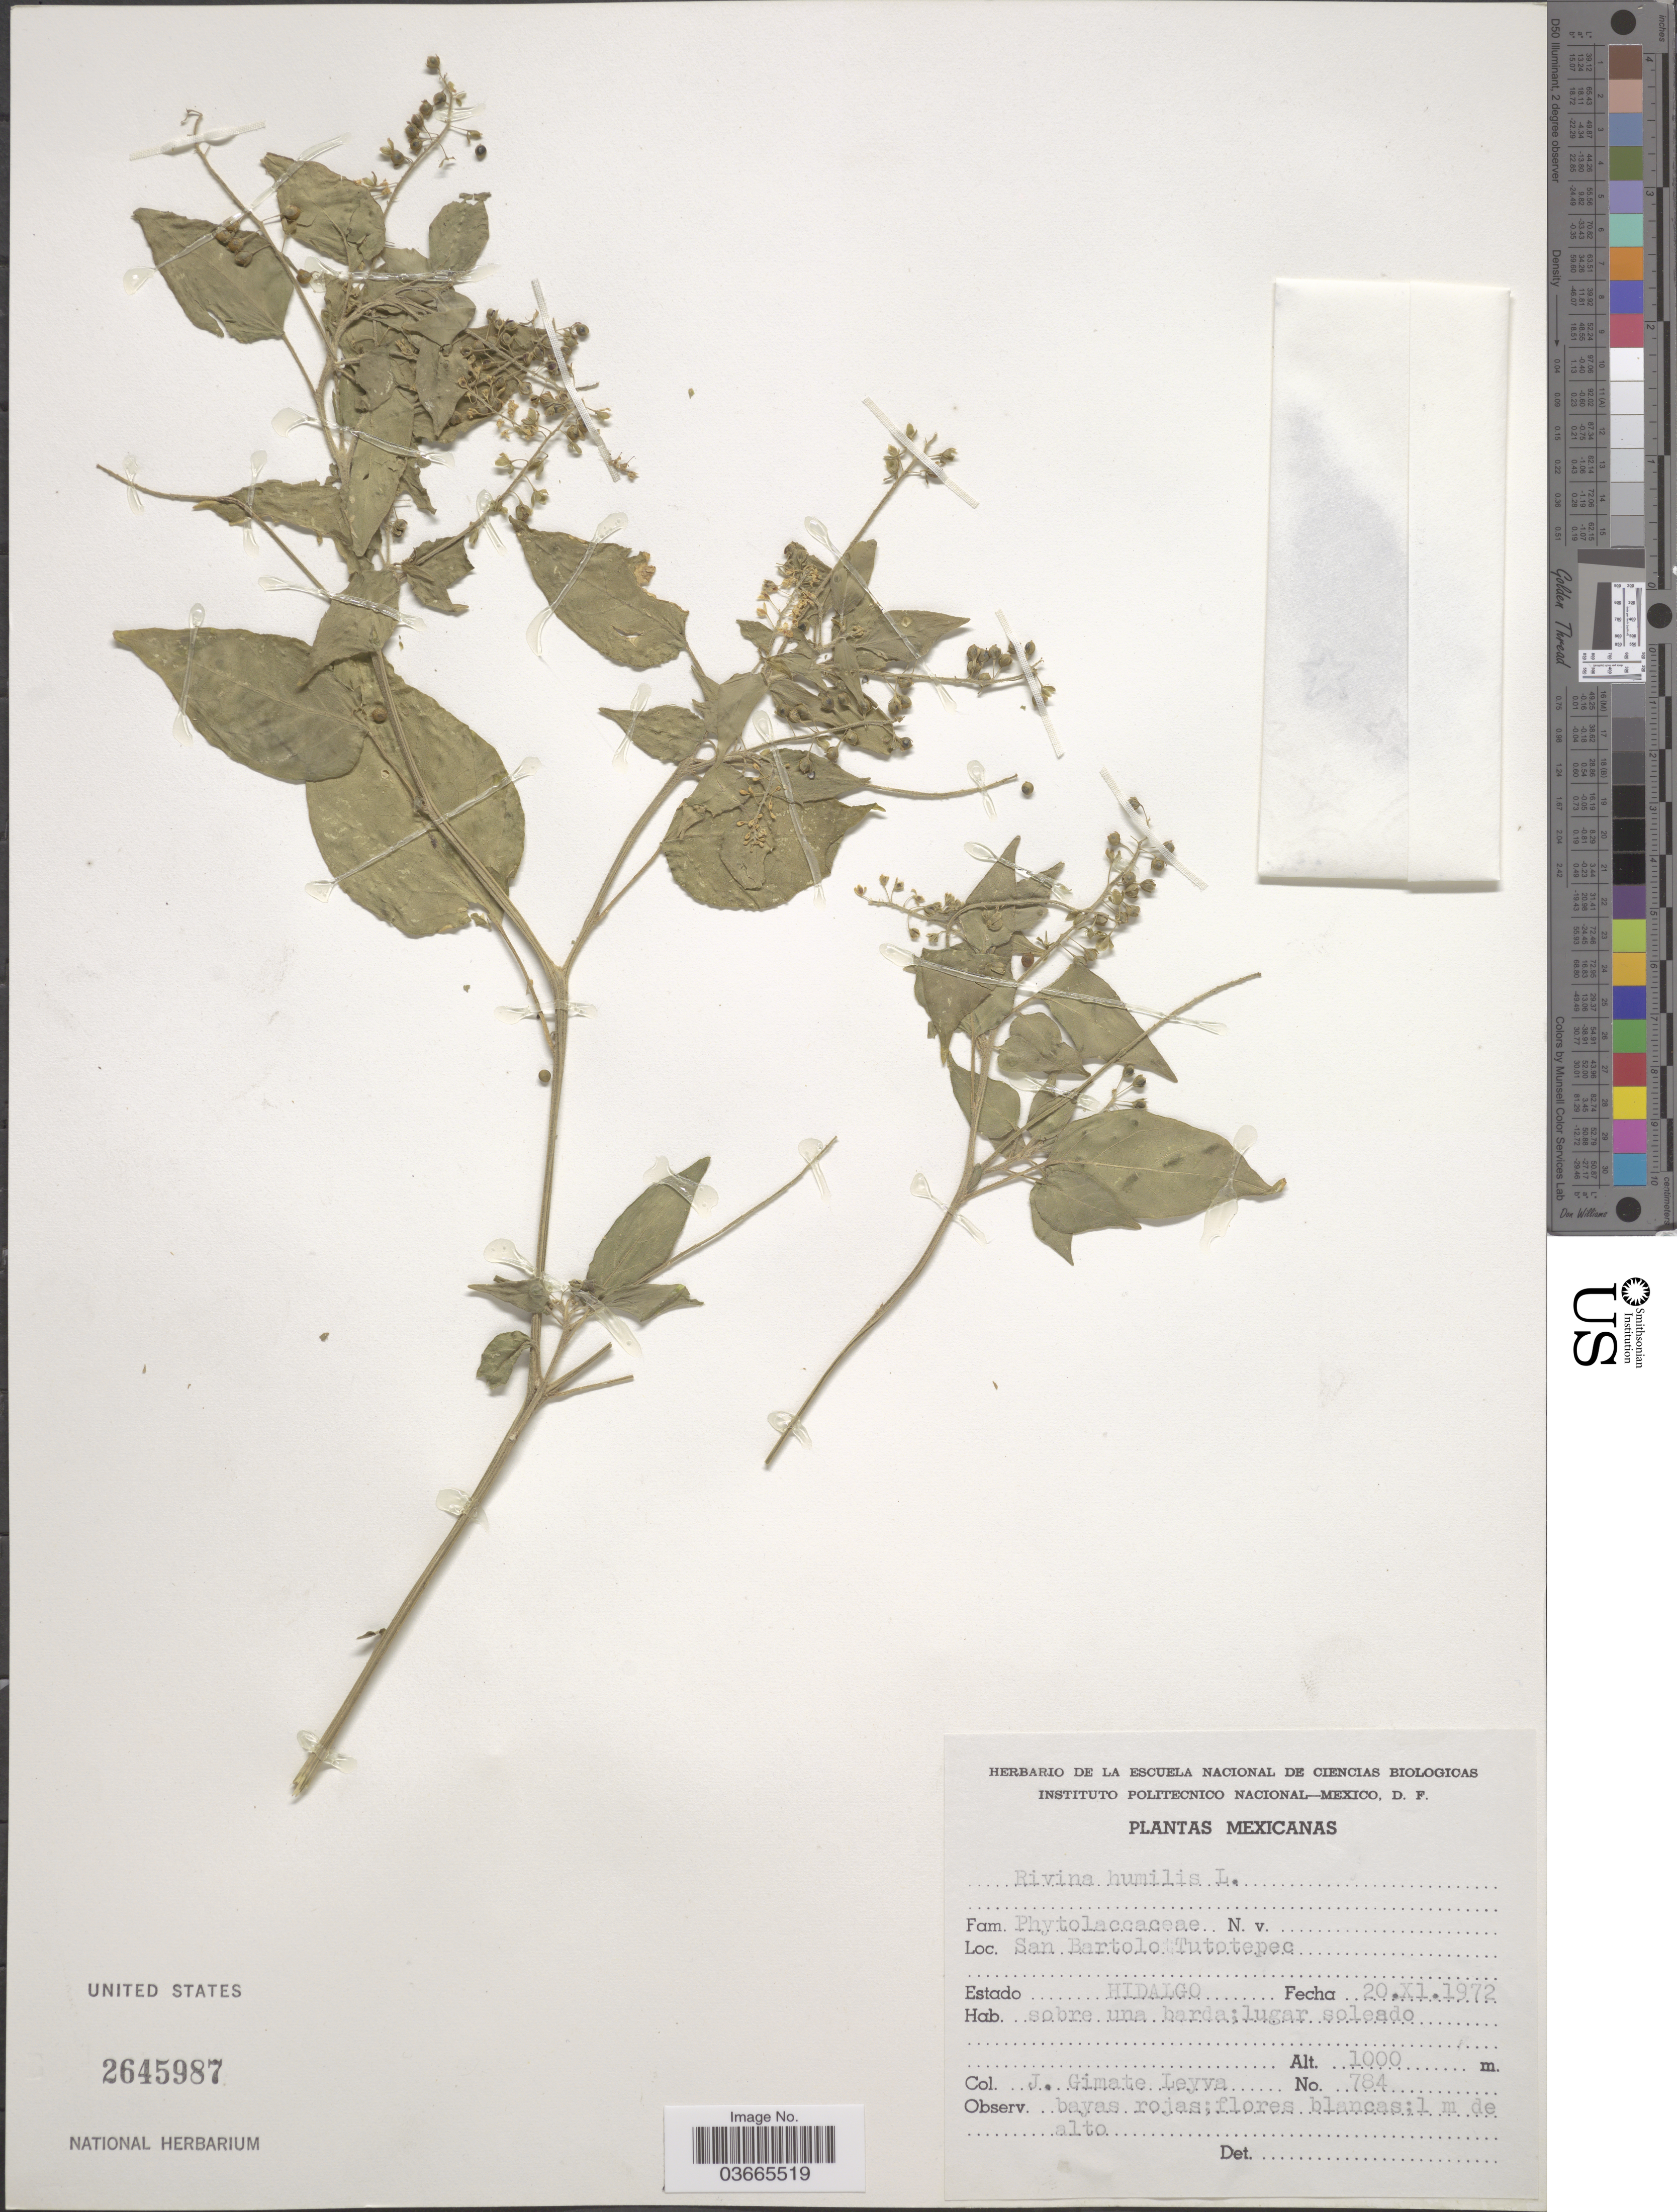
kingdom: Plantae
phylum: Tracheophyta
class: Magnoliopsida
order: Caryophyllales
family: Phytolaccaceae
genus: Rivina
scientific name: Rivina humilis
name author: L.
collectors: J. Gimate L.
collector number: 784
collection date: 1972-11-20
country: Mexico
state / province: Hidalgo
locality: San Bartolo Tutotepec.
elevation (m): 1000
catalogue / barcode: US 2645987